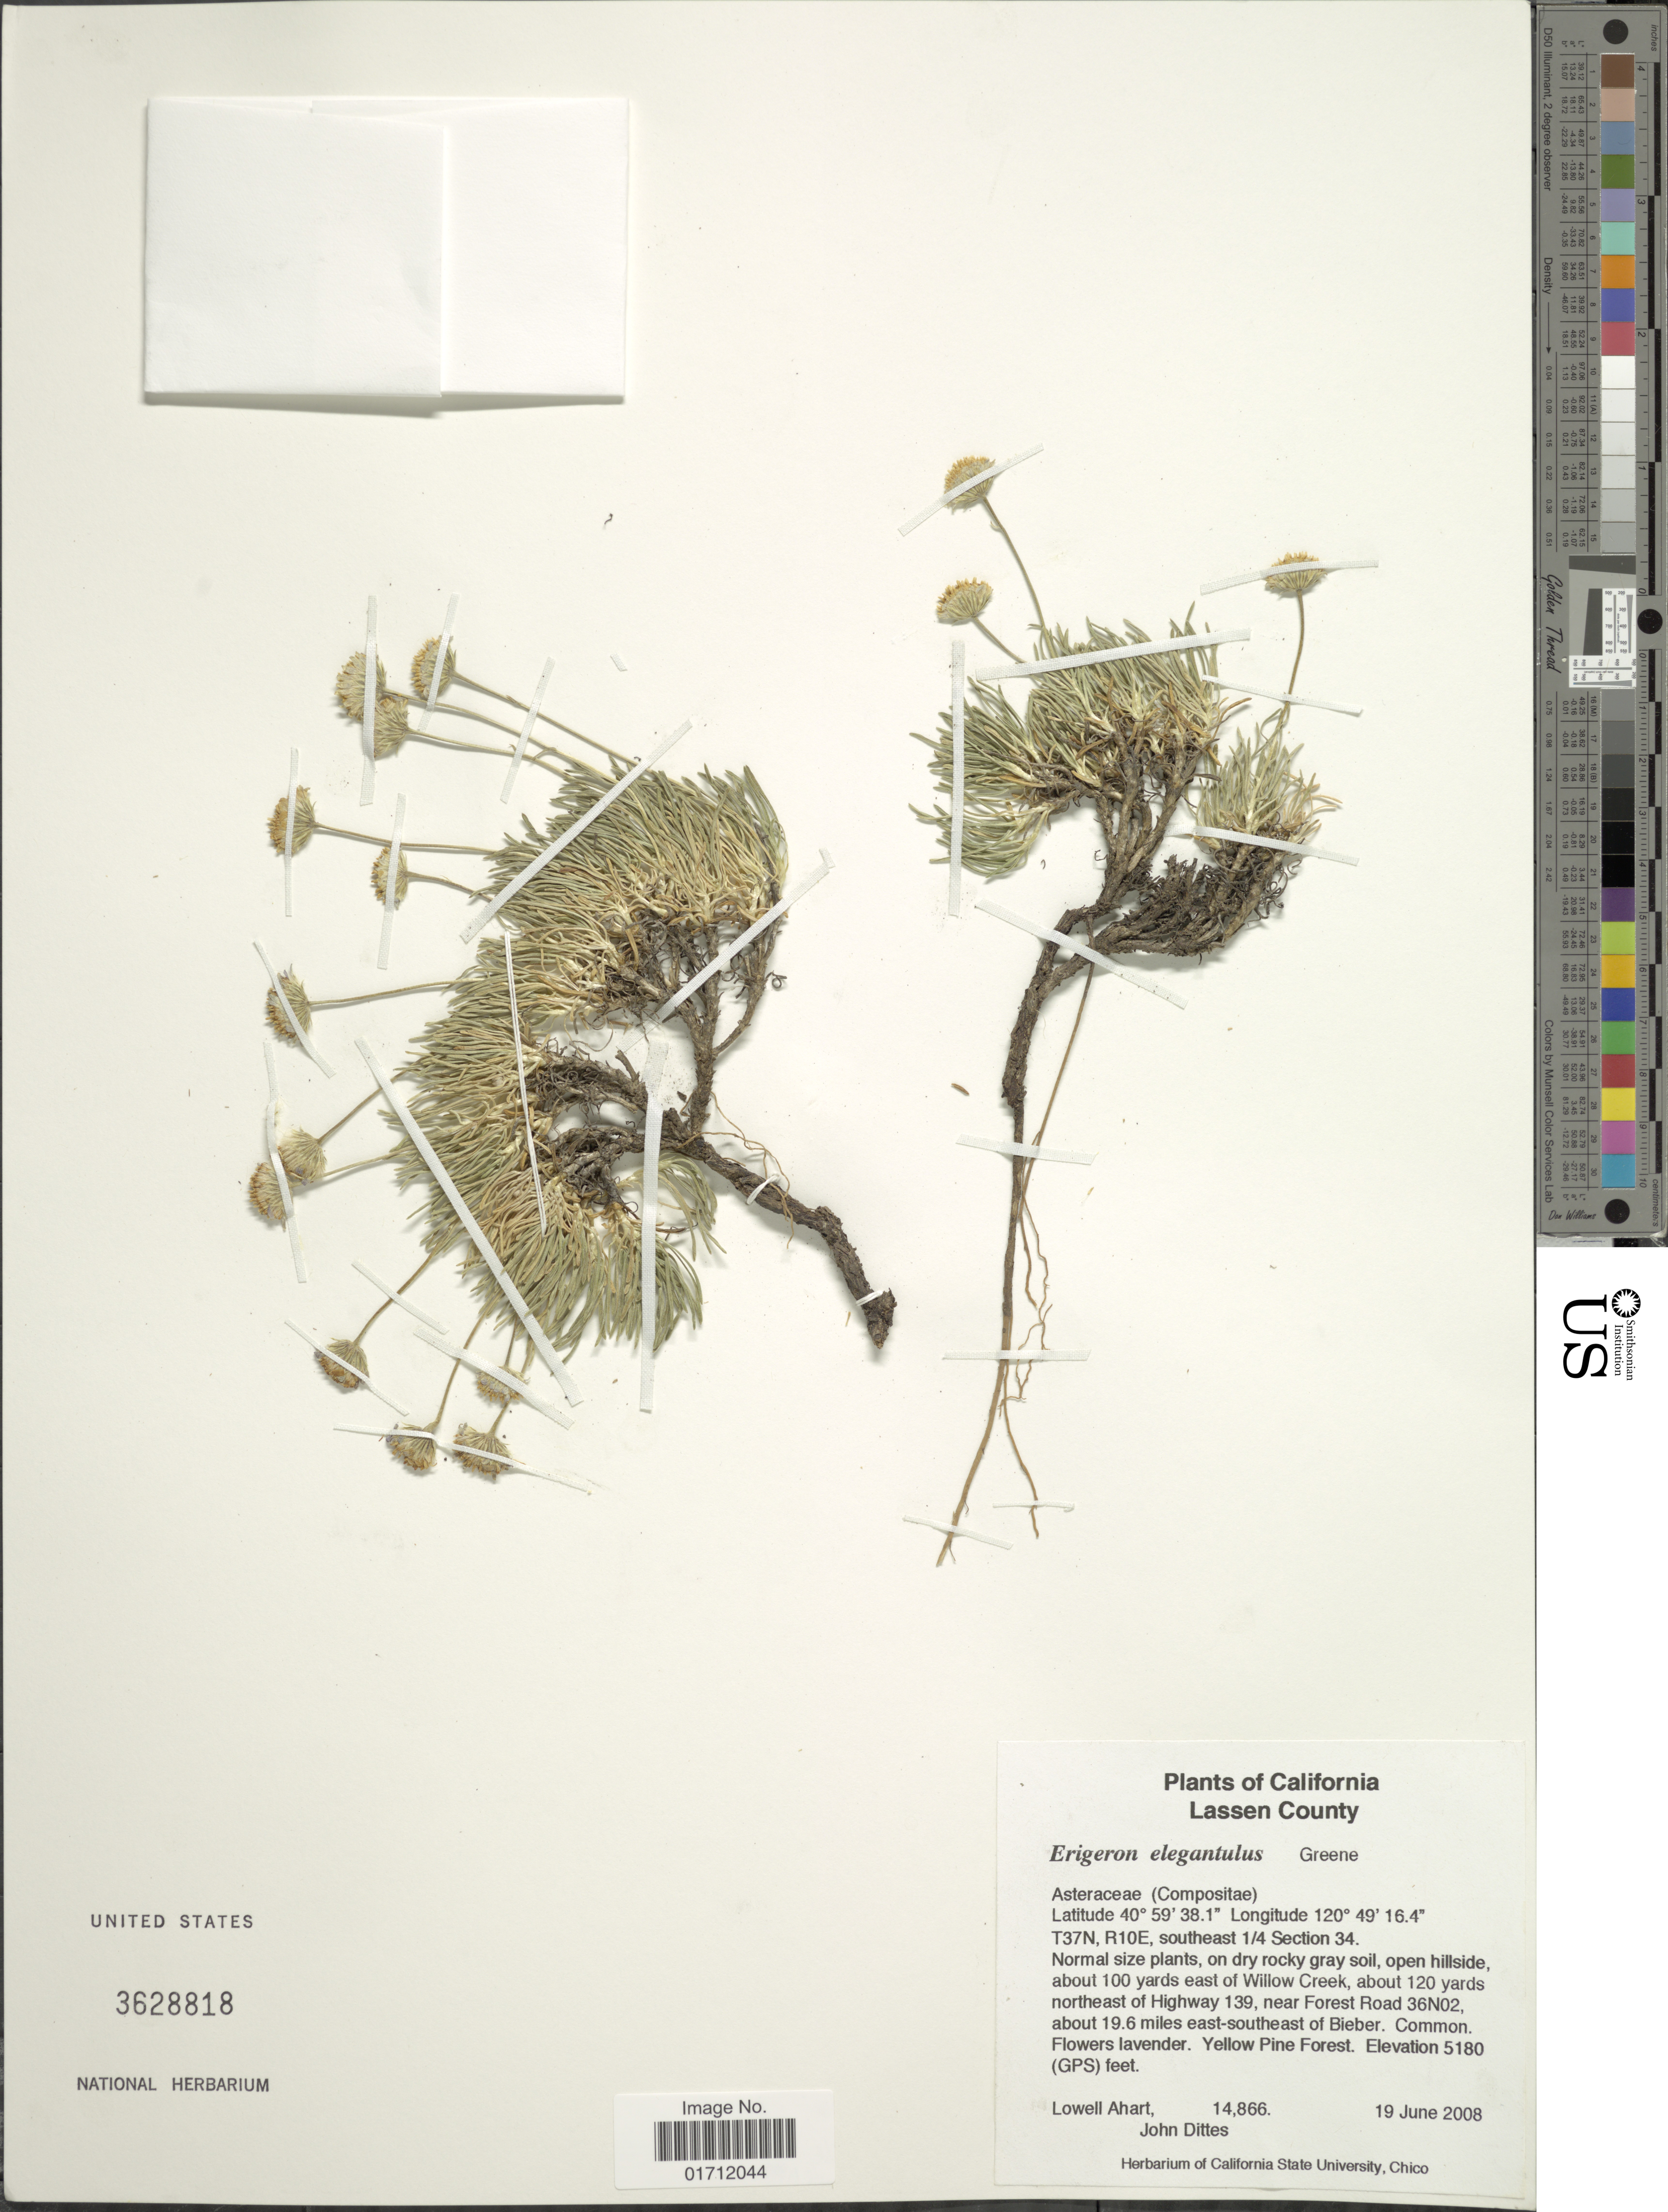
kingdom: Plantae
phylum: Tracheophyta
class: Magnoliopsida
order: Asterales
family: Asteraceae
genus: Erigeron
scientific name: Erigeron elegantulus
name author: Greene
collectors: L. Ahart & J. Dittes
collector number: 14866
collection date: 2008-06-19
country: United States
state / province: California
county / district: Lassen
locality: Lassen County, T37N, R10E, southeast 1/4 Section 34, about 100 yards east of Willow Creek, about120 yards northeast of Highway 139, near Forest Road 36N02, about 19.6 miles east-southeast of Bieber.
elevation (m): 1579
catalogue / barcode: US 3628818